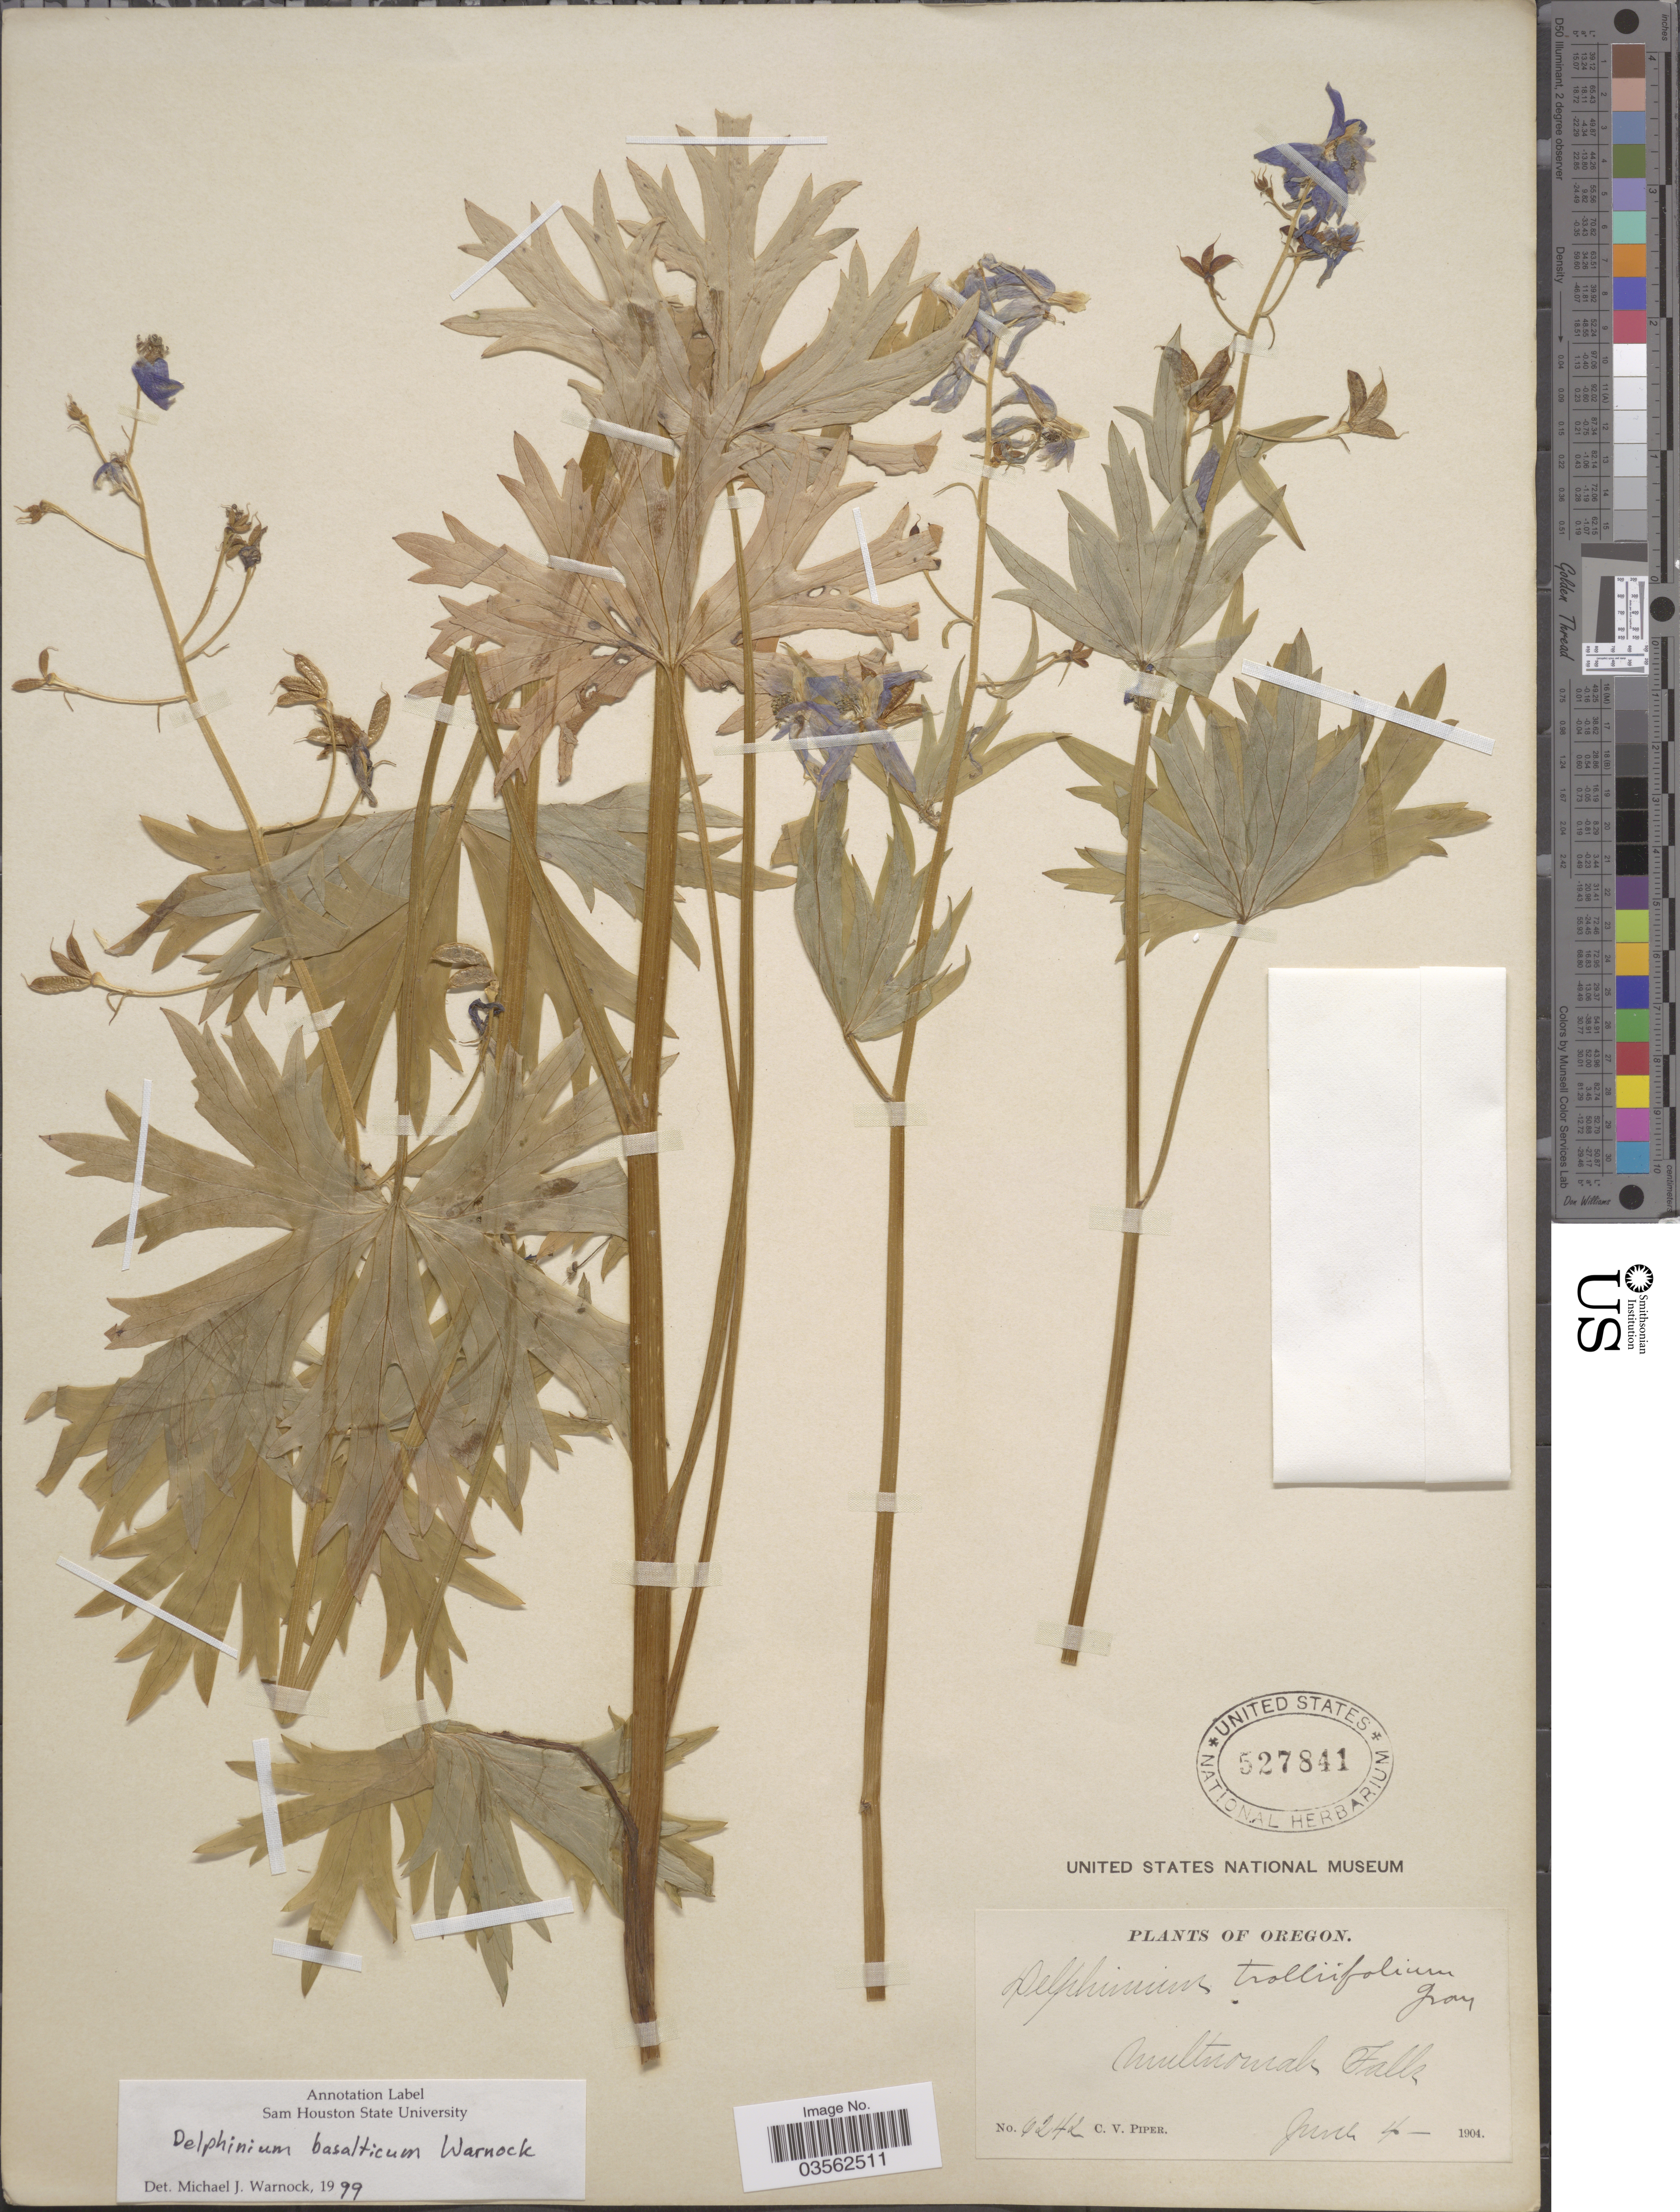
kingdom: Plantae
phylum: Tracheophyta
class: Magnoliopsida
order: Ranunculales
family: Ranunculaceae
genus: Delphinium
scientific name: Delphinium basalticum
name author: M.J. Warnock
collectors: C. V. Piper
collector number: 6242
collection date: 1904-06-04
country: United States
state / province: Oregon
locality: Multnomah Falls.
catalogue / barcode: US 527841